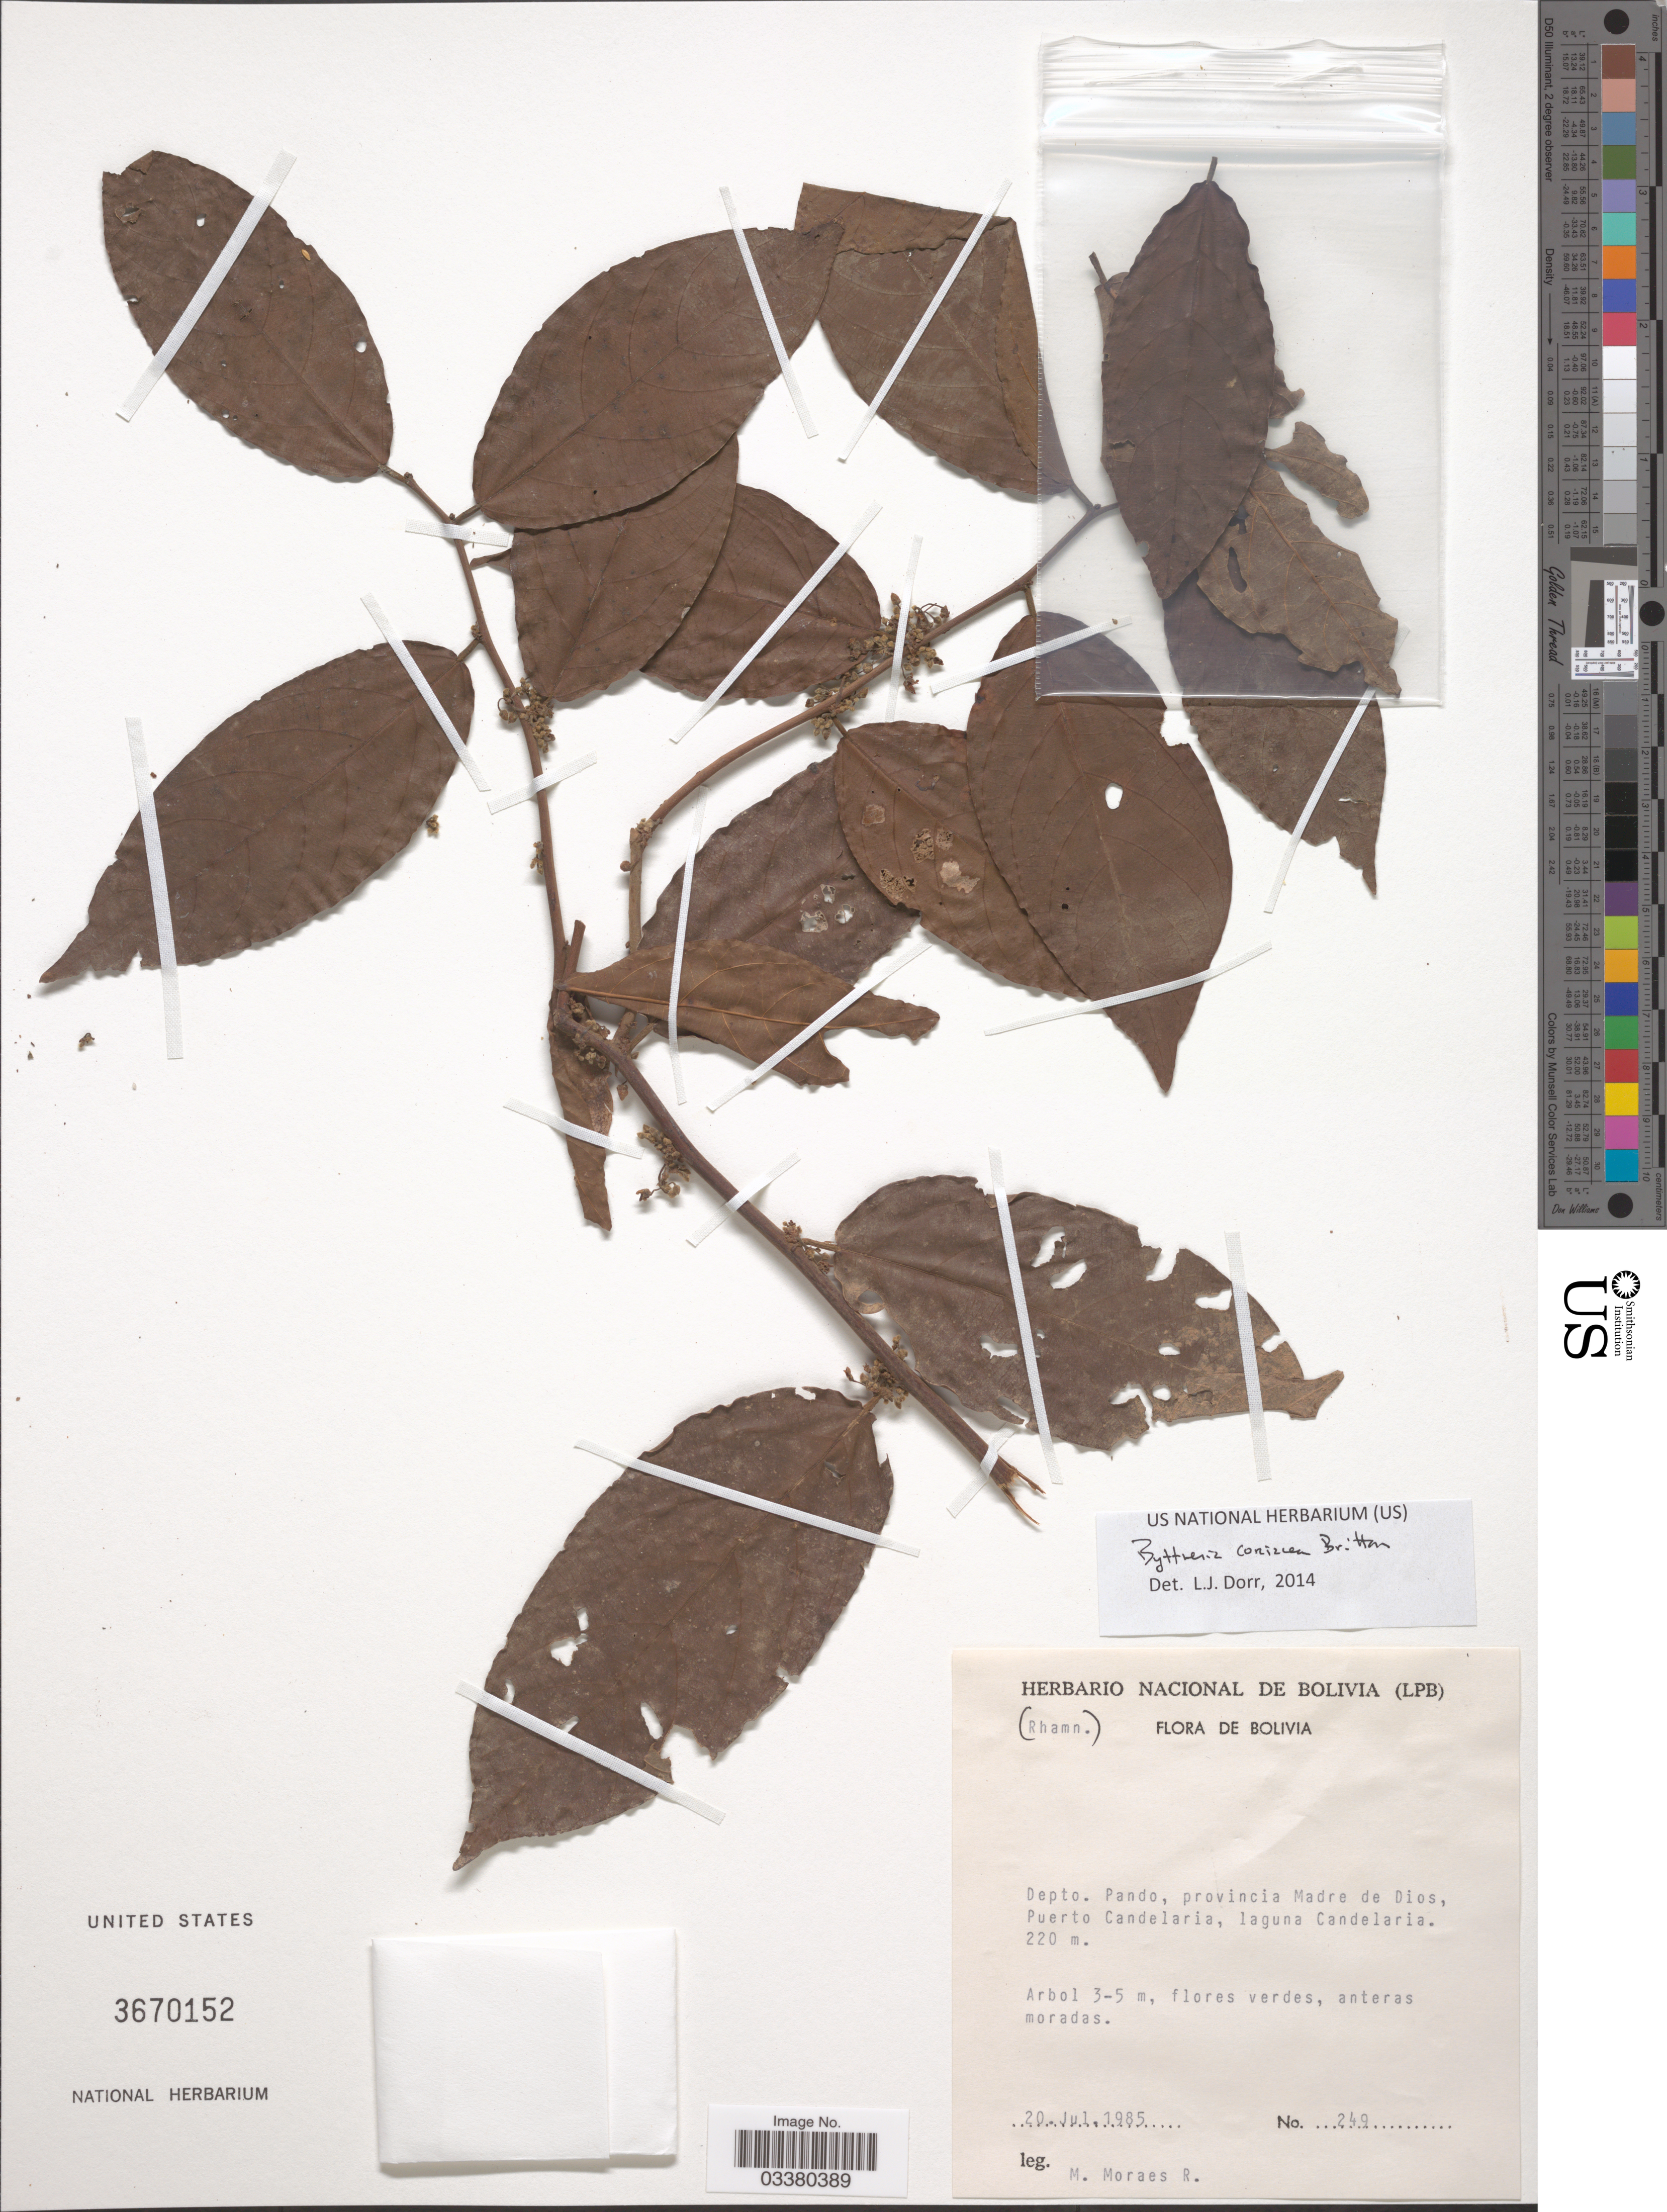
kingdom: Plantae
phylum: Tracheophyta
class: Magnoliopsida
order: Malvales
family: Malvaceae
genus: Byttneria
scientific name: Byttneria coriacea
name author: Britton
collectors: M. Moraes R.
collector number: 249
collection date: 1985-07-20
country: Bolivia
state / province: Pando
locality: Depto. Pando, provincia Madre de Dios, Puerto Candelaria, laguna Candelaria.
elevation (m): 220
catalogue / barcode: US 3670152